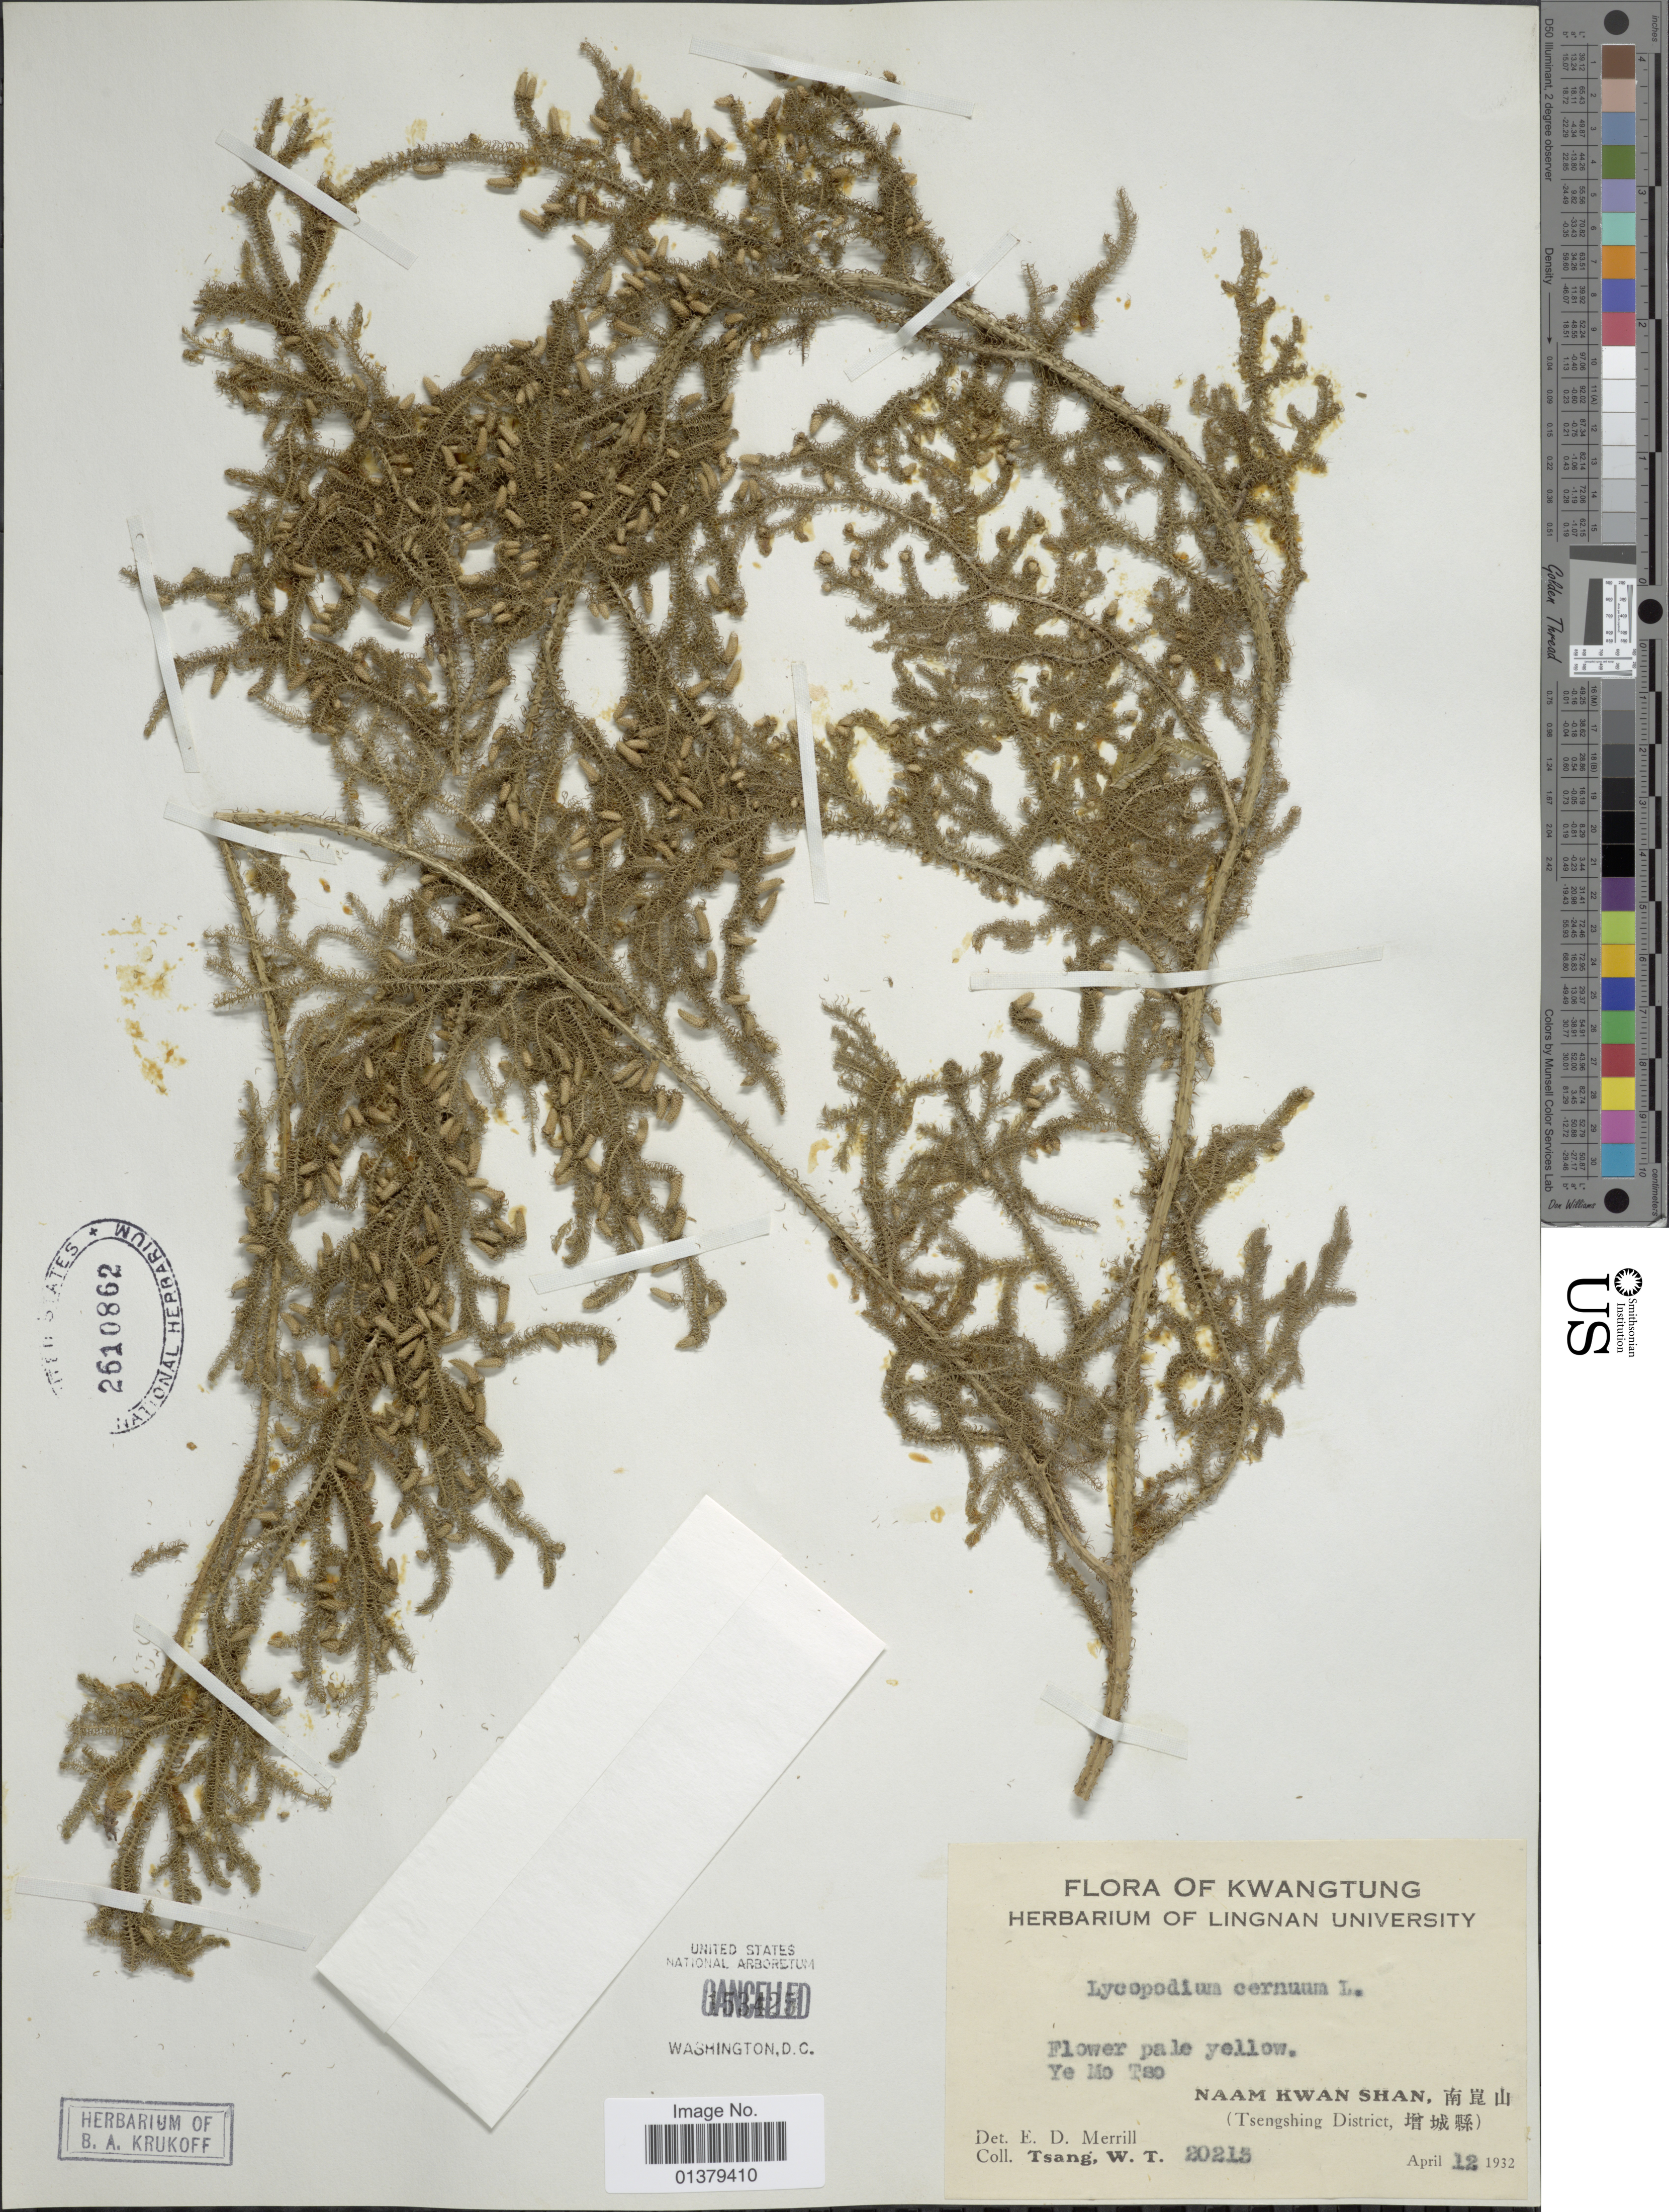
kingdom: Plantae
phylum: Tracheophyta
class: Lycopodiopsida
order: Lycopodiales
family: Lycopodiaceae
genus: Palhinhaea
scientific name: Palhinhaea cernua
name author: (L.) Vasc. & Franco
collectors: W. T. Tsang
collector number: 20215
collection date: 1932-04-12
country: China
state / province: Guangdong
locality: Kwangtung, Naam Kwan Shan, X, (Tsengshing District, X)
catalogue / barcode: US 2610862